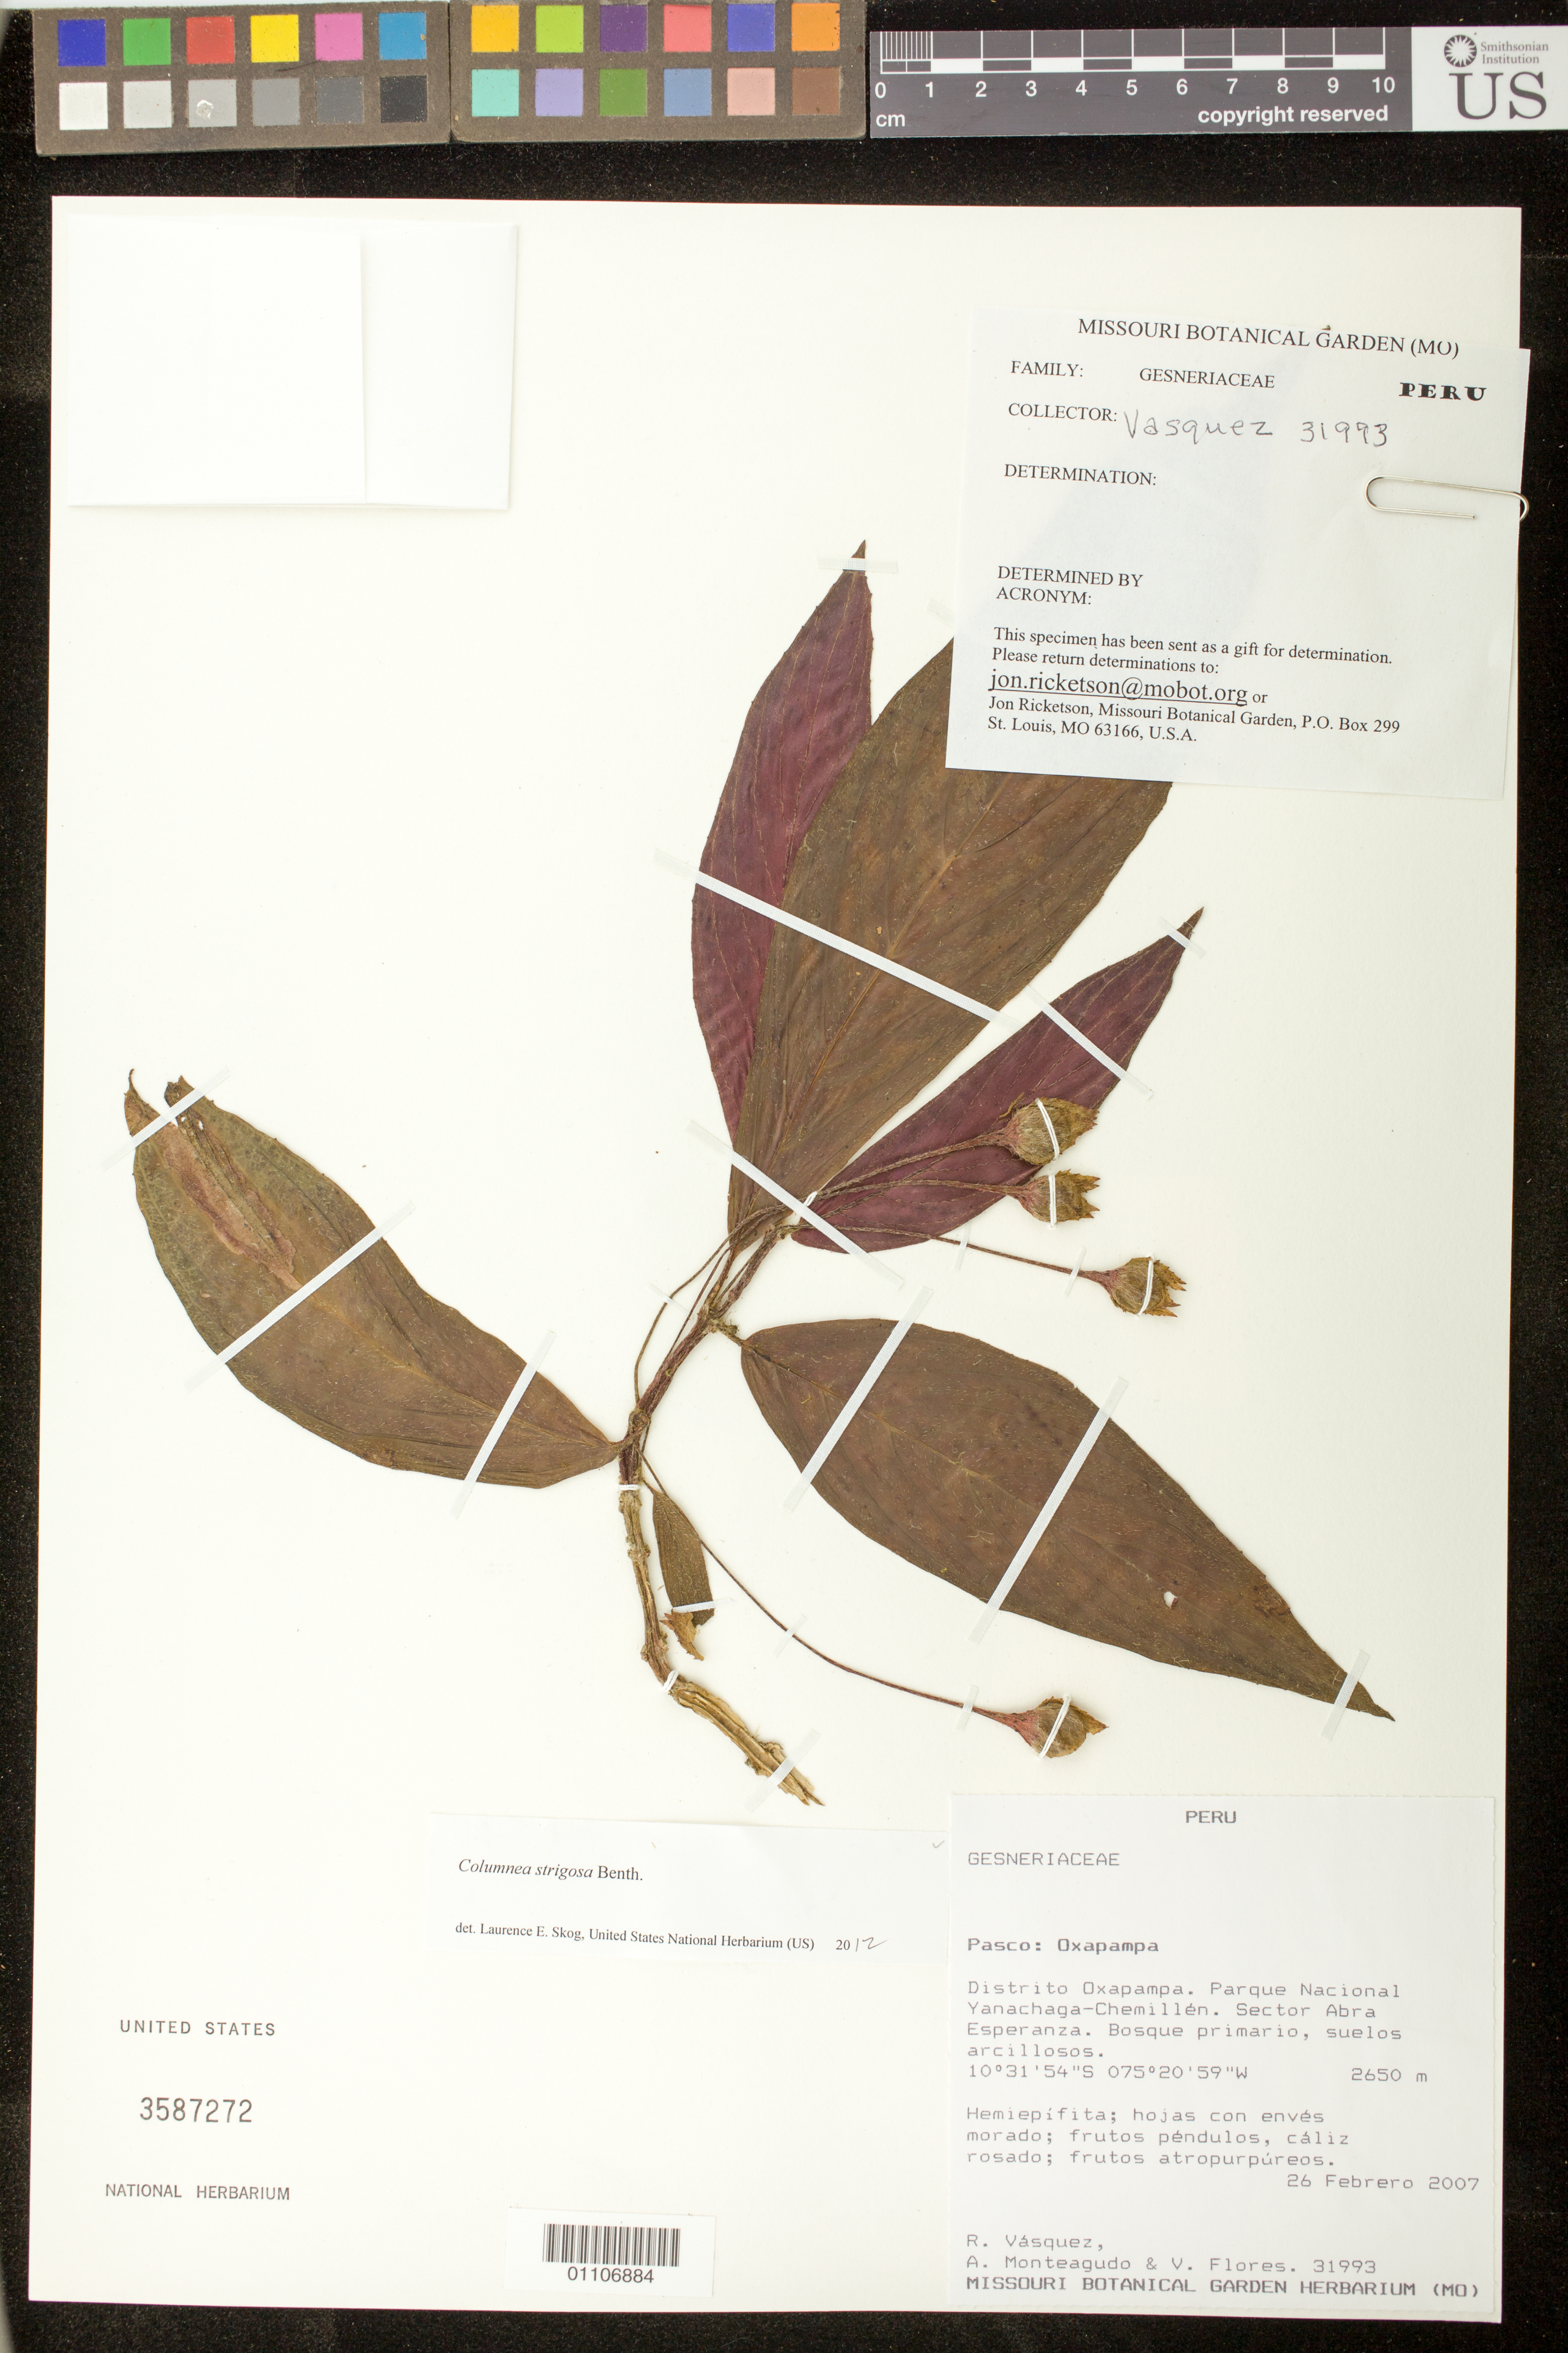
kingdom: Plantae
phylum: Tracheophyta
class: Magnoliopsida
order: Lamiales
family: Gesneriaceae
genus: Columnea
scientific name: Columnea strigosa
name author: Benth.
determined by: Skog, Laurence E.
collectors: R. Vásquez M., A. Monteagudo & V. Flores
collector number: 31993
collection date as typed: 26 Feb 2007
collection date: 2007-02-26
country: Peru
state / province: Pasco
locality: Oxapampa: Distrito Oxapampa. Parque Nacional Yanachaga-Chemillen. Sector Abra Esperanza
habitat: Bosque primario, suelos arcillosos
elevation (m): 2650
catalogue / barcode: US 3587272